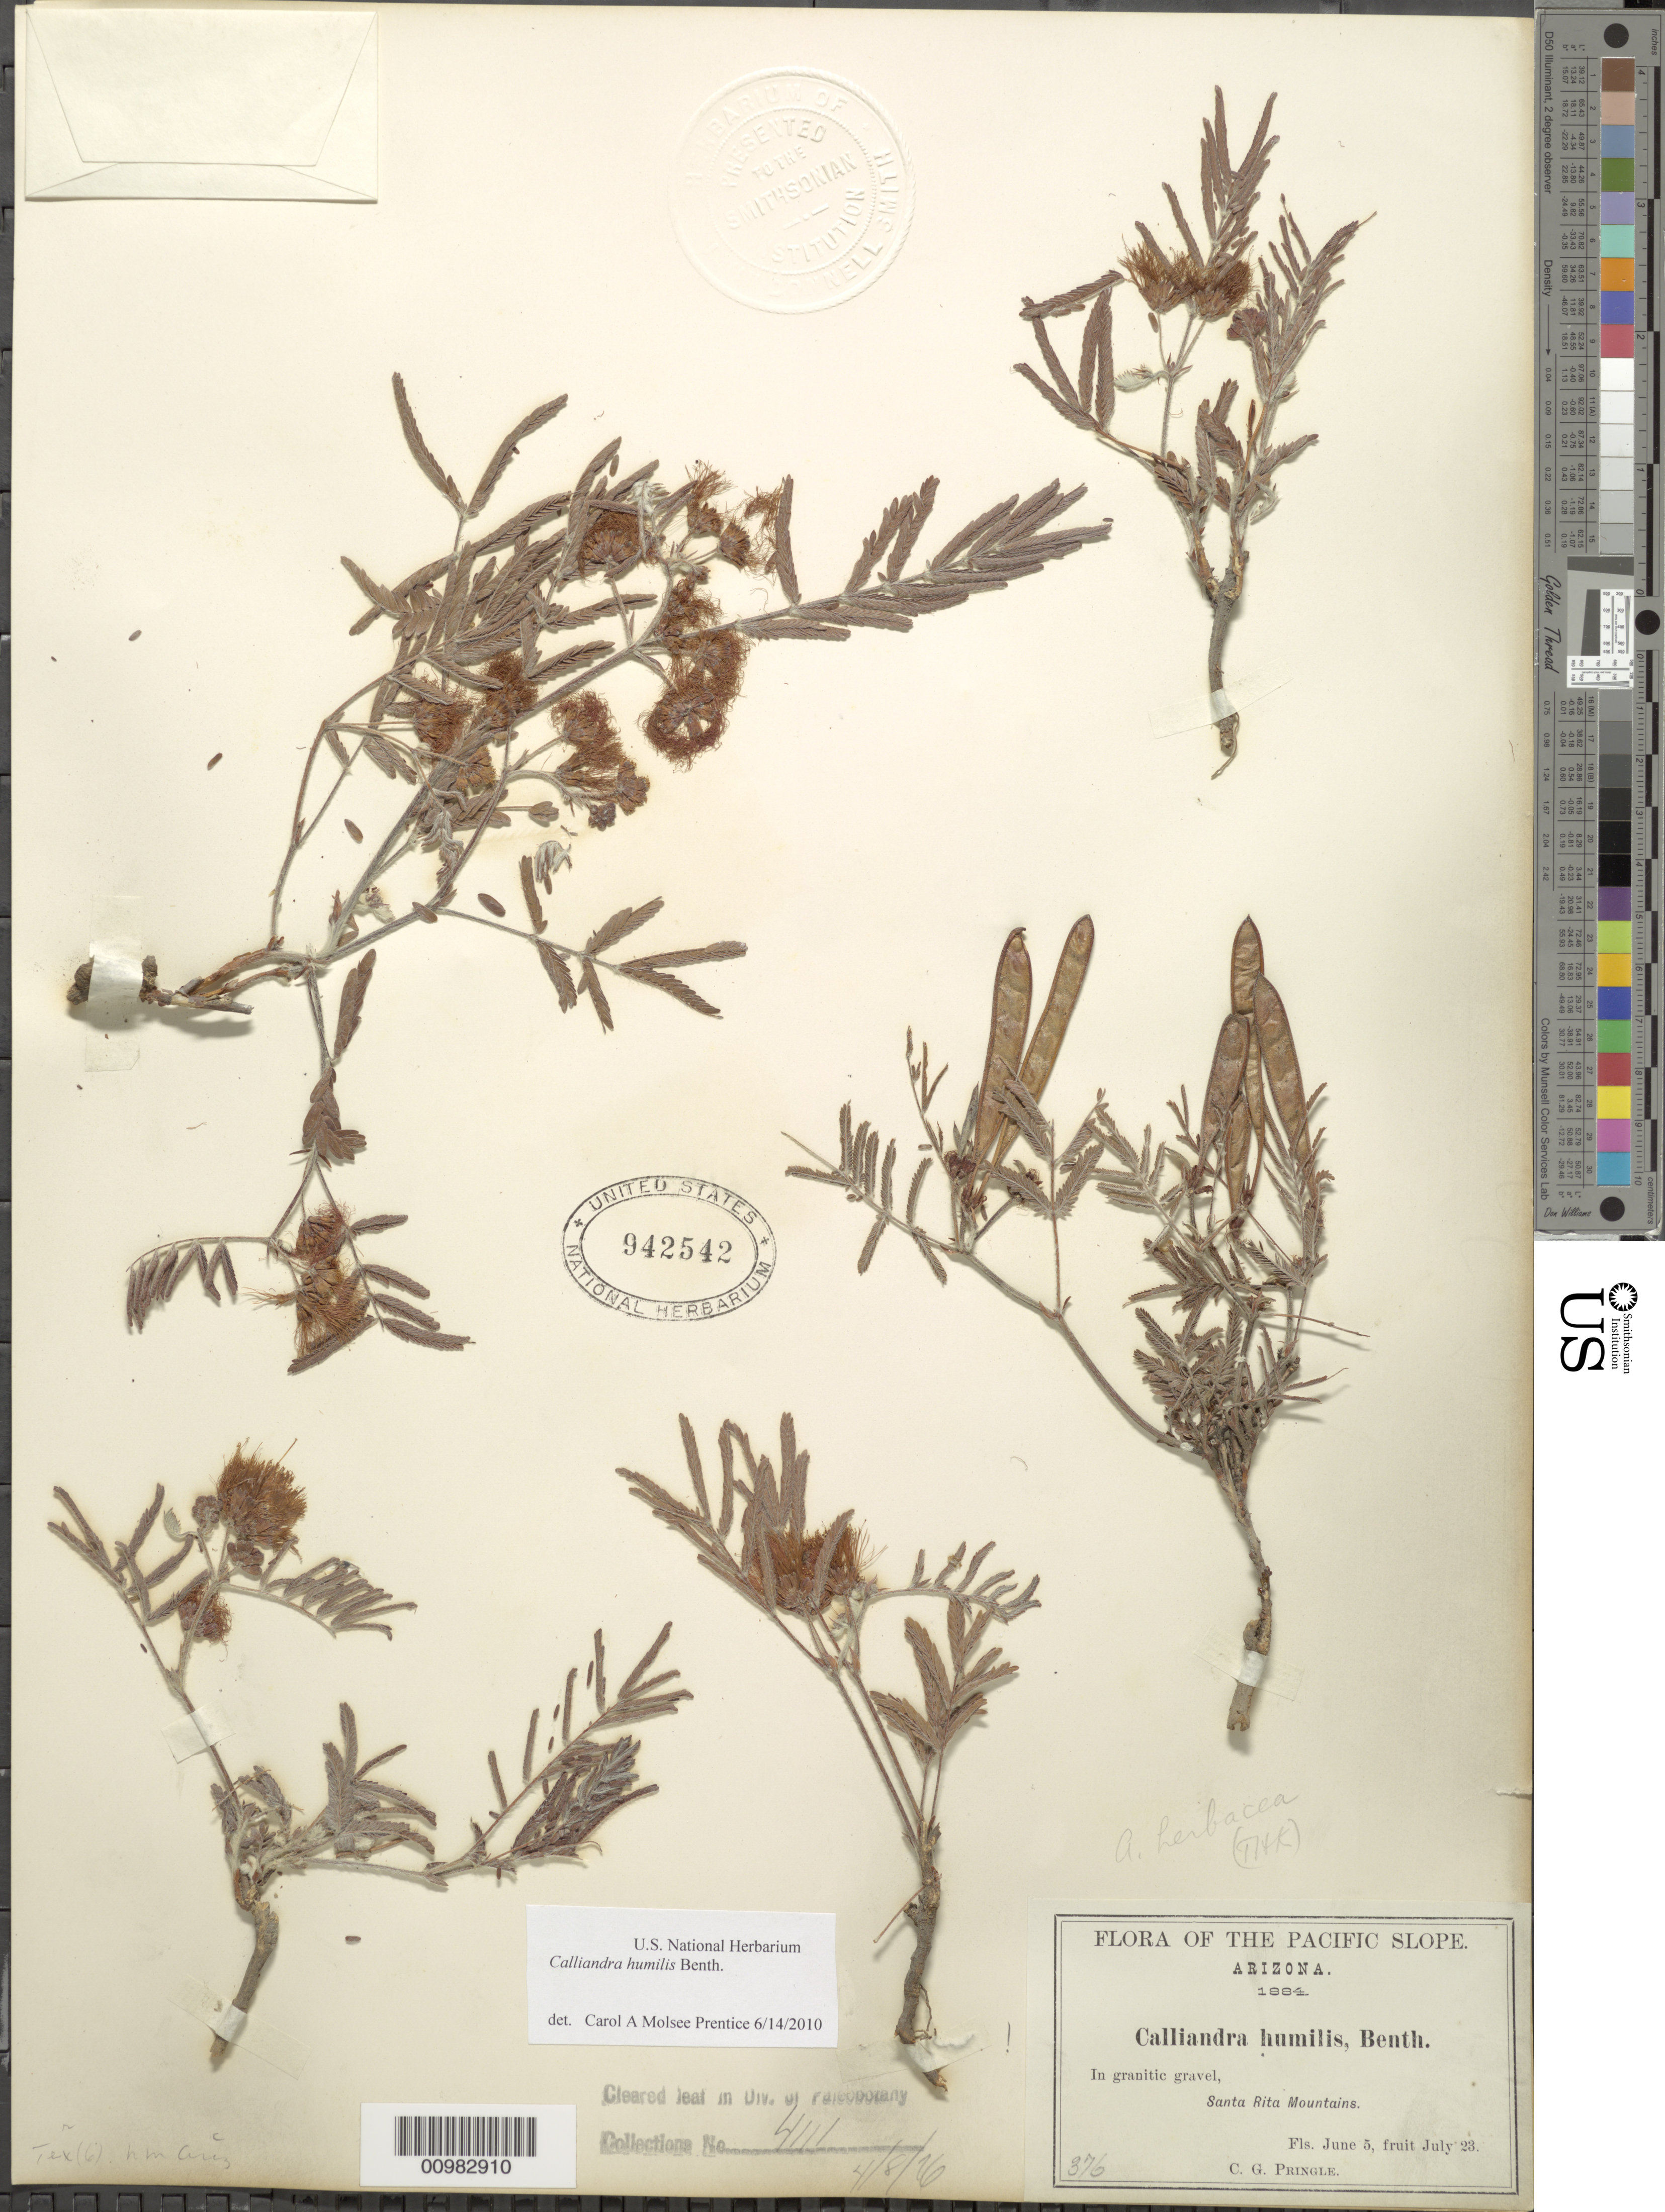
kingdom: Plantae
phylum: Tracheophyta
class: Magnoliopsida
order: Fabales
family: Fabaceae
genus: Calliandra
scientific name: Calliandra humilis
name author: Benth.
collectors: C. G. Pringle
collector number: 376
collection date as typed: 05 Jun 1884 to 23 Jul 1884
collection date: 1884-06-05/1884-07-23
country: United States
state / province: Arizona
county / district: Santa Cruz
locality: Santa Rita Mountains.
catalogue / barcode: US 942542